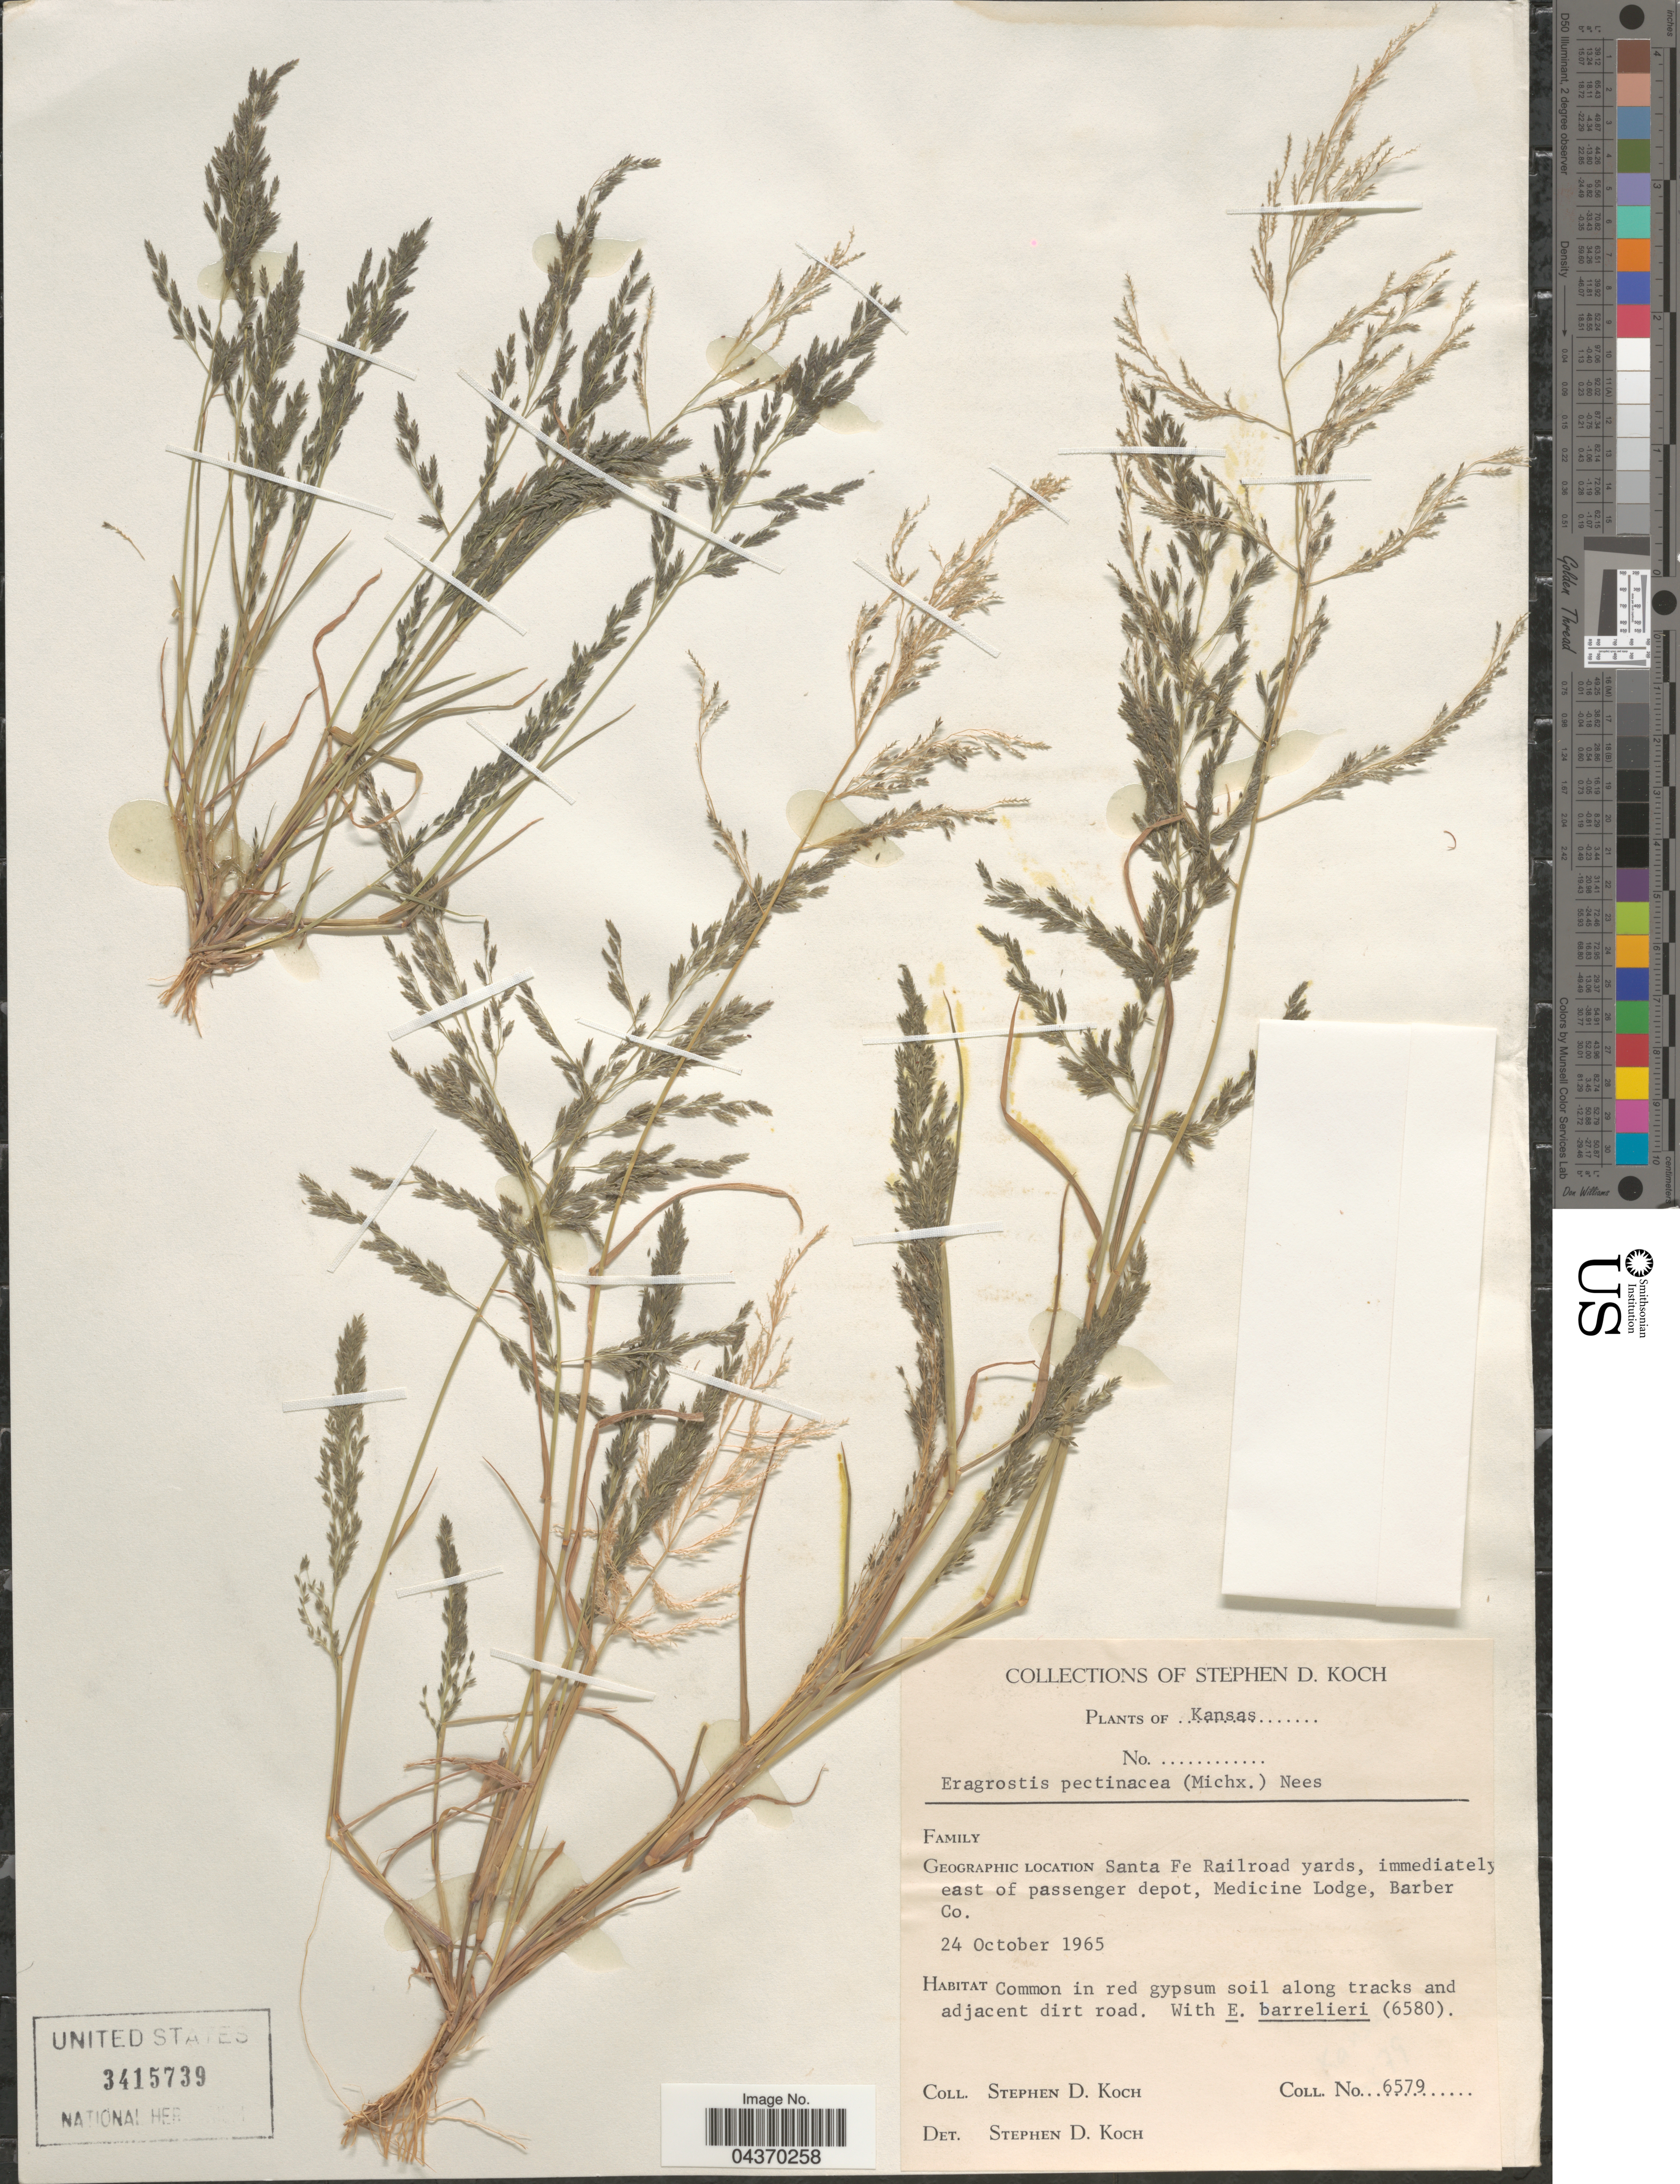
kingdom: Plantae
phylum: Tracheophyta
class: Liliopsida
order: Poales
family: Poaceae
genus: Eragrostis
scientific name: Eragrostis pectinacea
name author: (Michx.) Nees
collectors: S. D. Koch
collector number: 6579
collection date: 1965-10-24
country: United States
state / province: Kansas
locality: Santa Fe Railroad yards, immediately east of passenger depot, Medicine Lodge, Barber Co.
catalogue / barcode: US 3415739